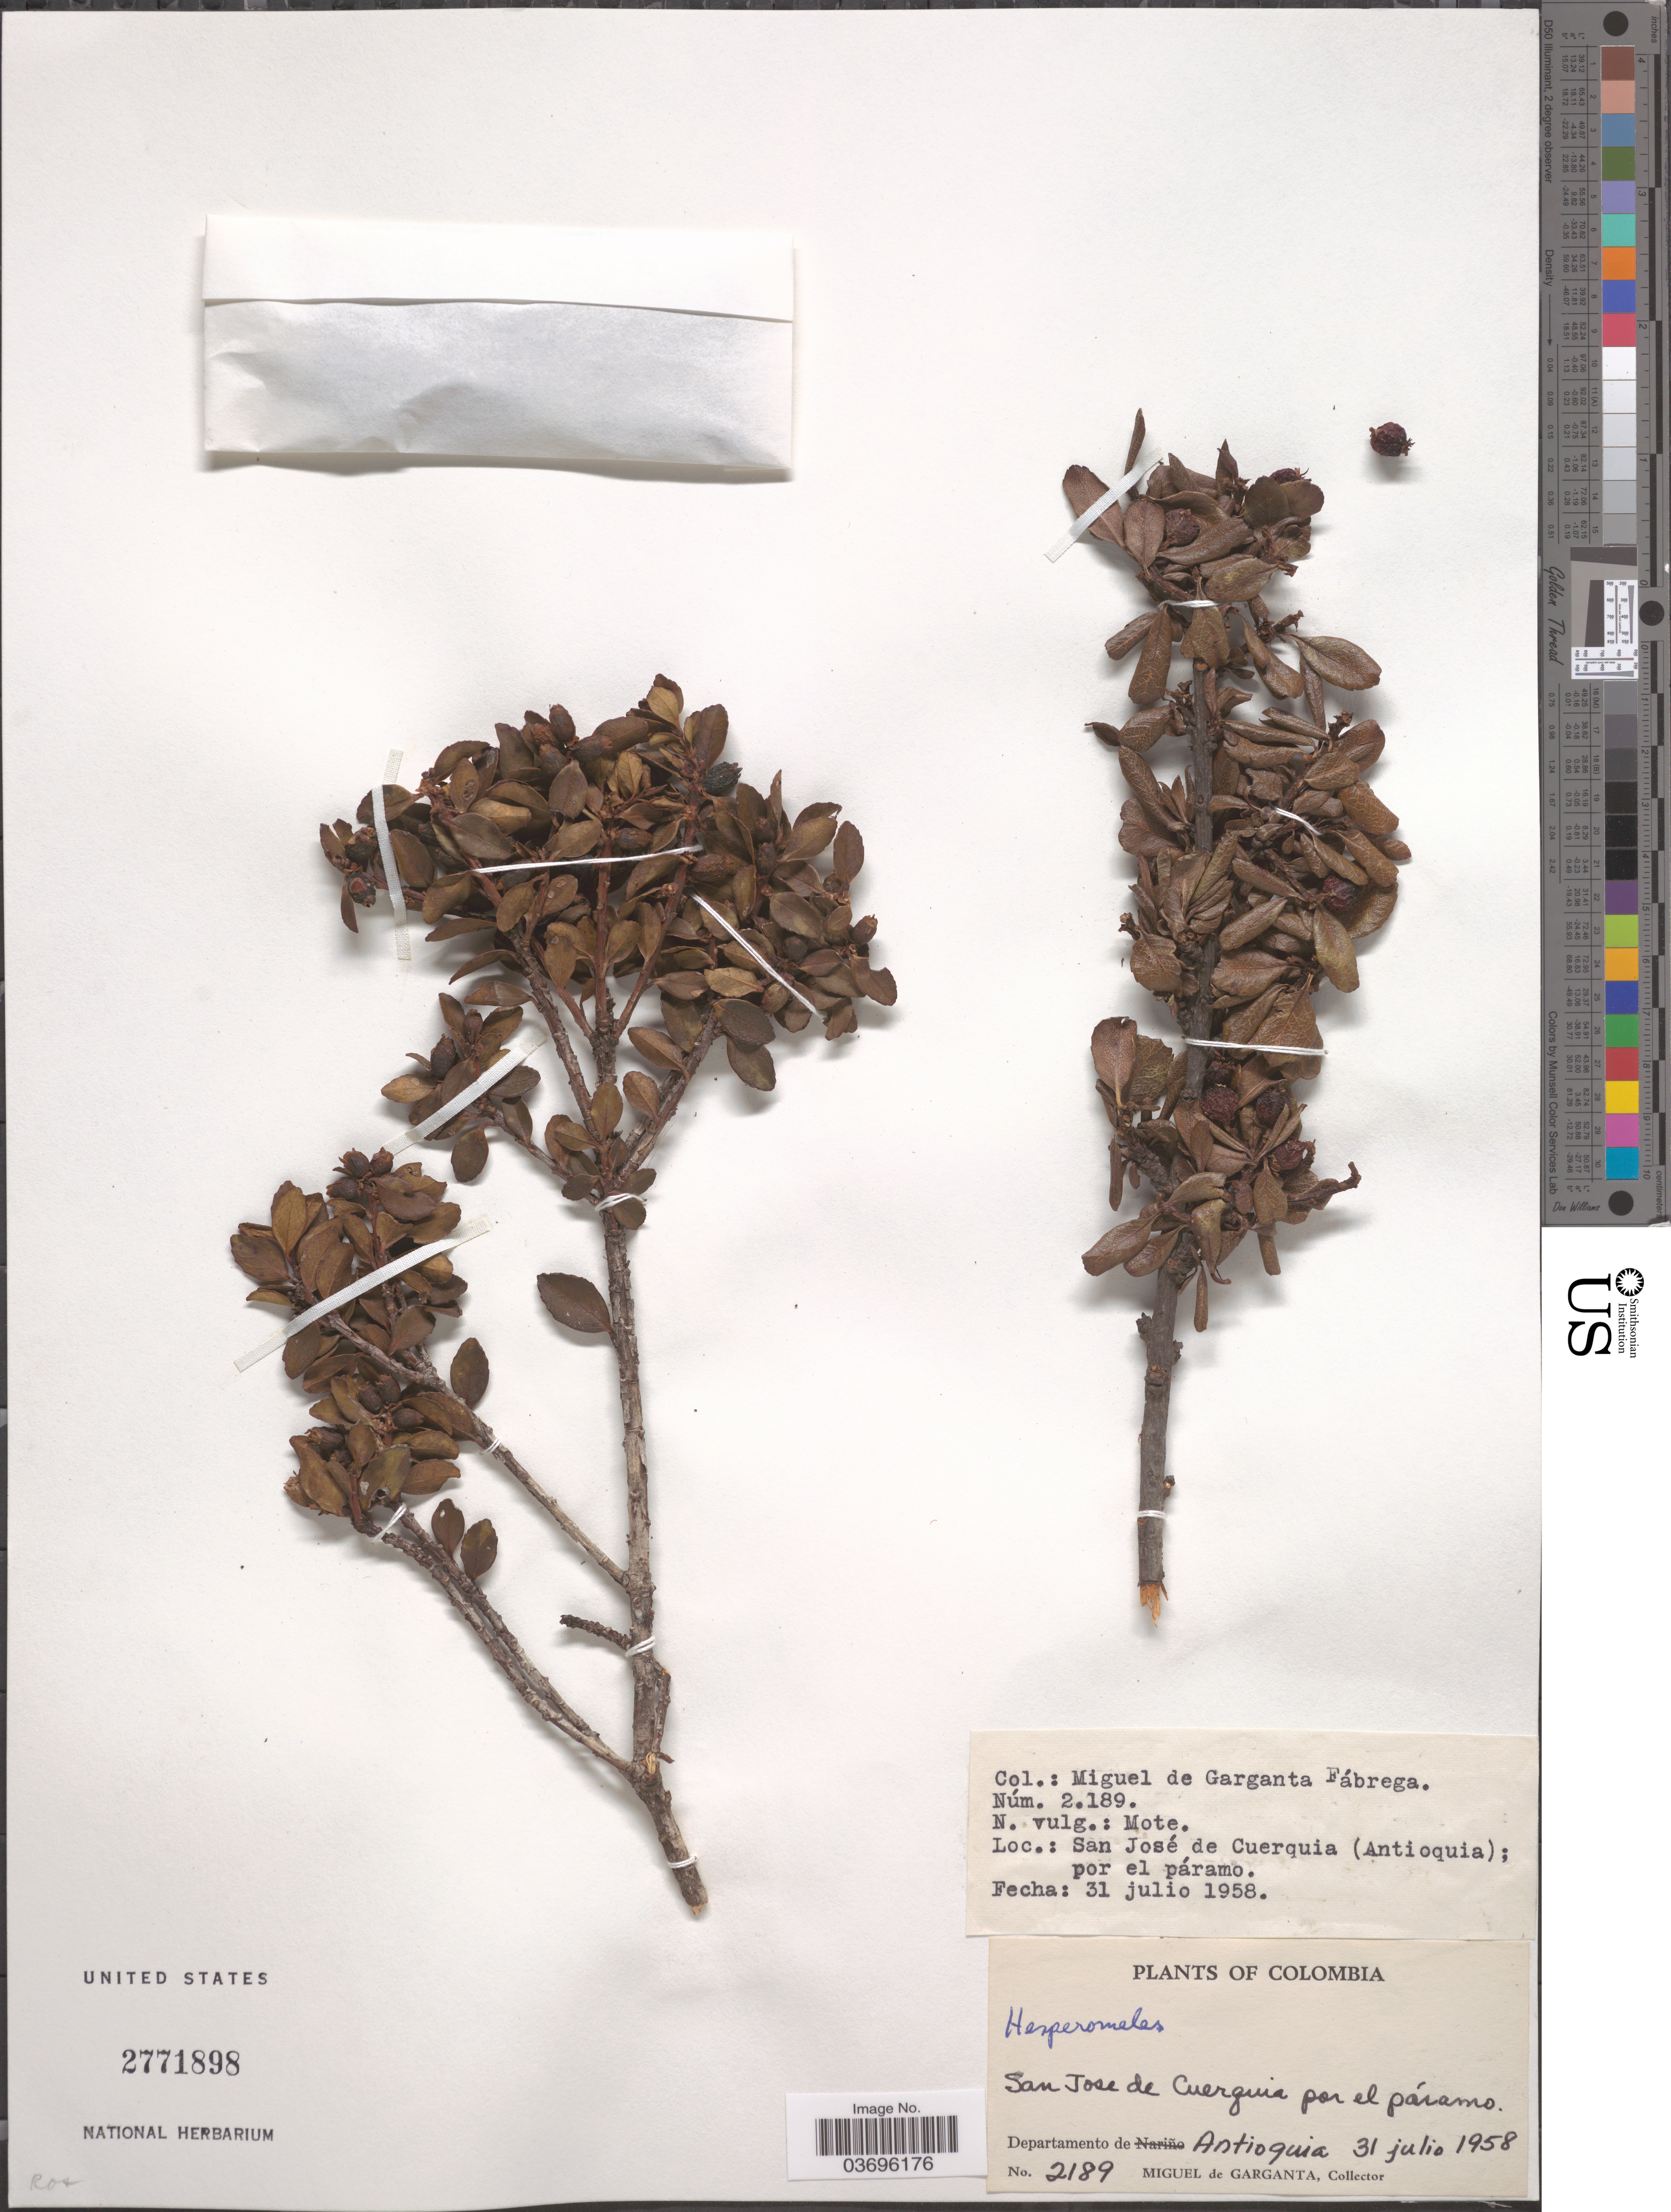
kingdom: Plantae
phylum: Tracheophyta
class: Magnoliopsida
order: Rosales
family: Rosaceae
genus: Hesperomeles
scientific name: Hesperomeles sp.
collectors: M. Garganta-Fábrega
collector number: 2189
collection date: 1958-07-31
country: Colombia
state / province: Antioquia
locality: San José de Cuerquia por el páramo. Departamento de Antioquia.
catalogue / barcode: US 2771898